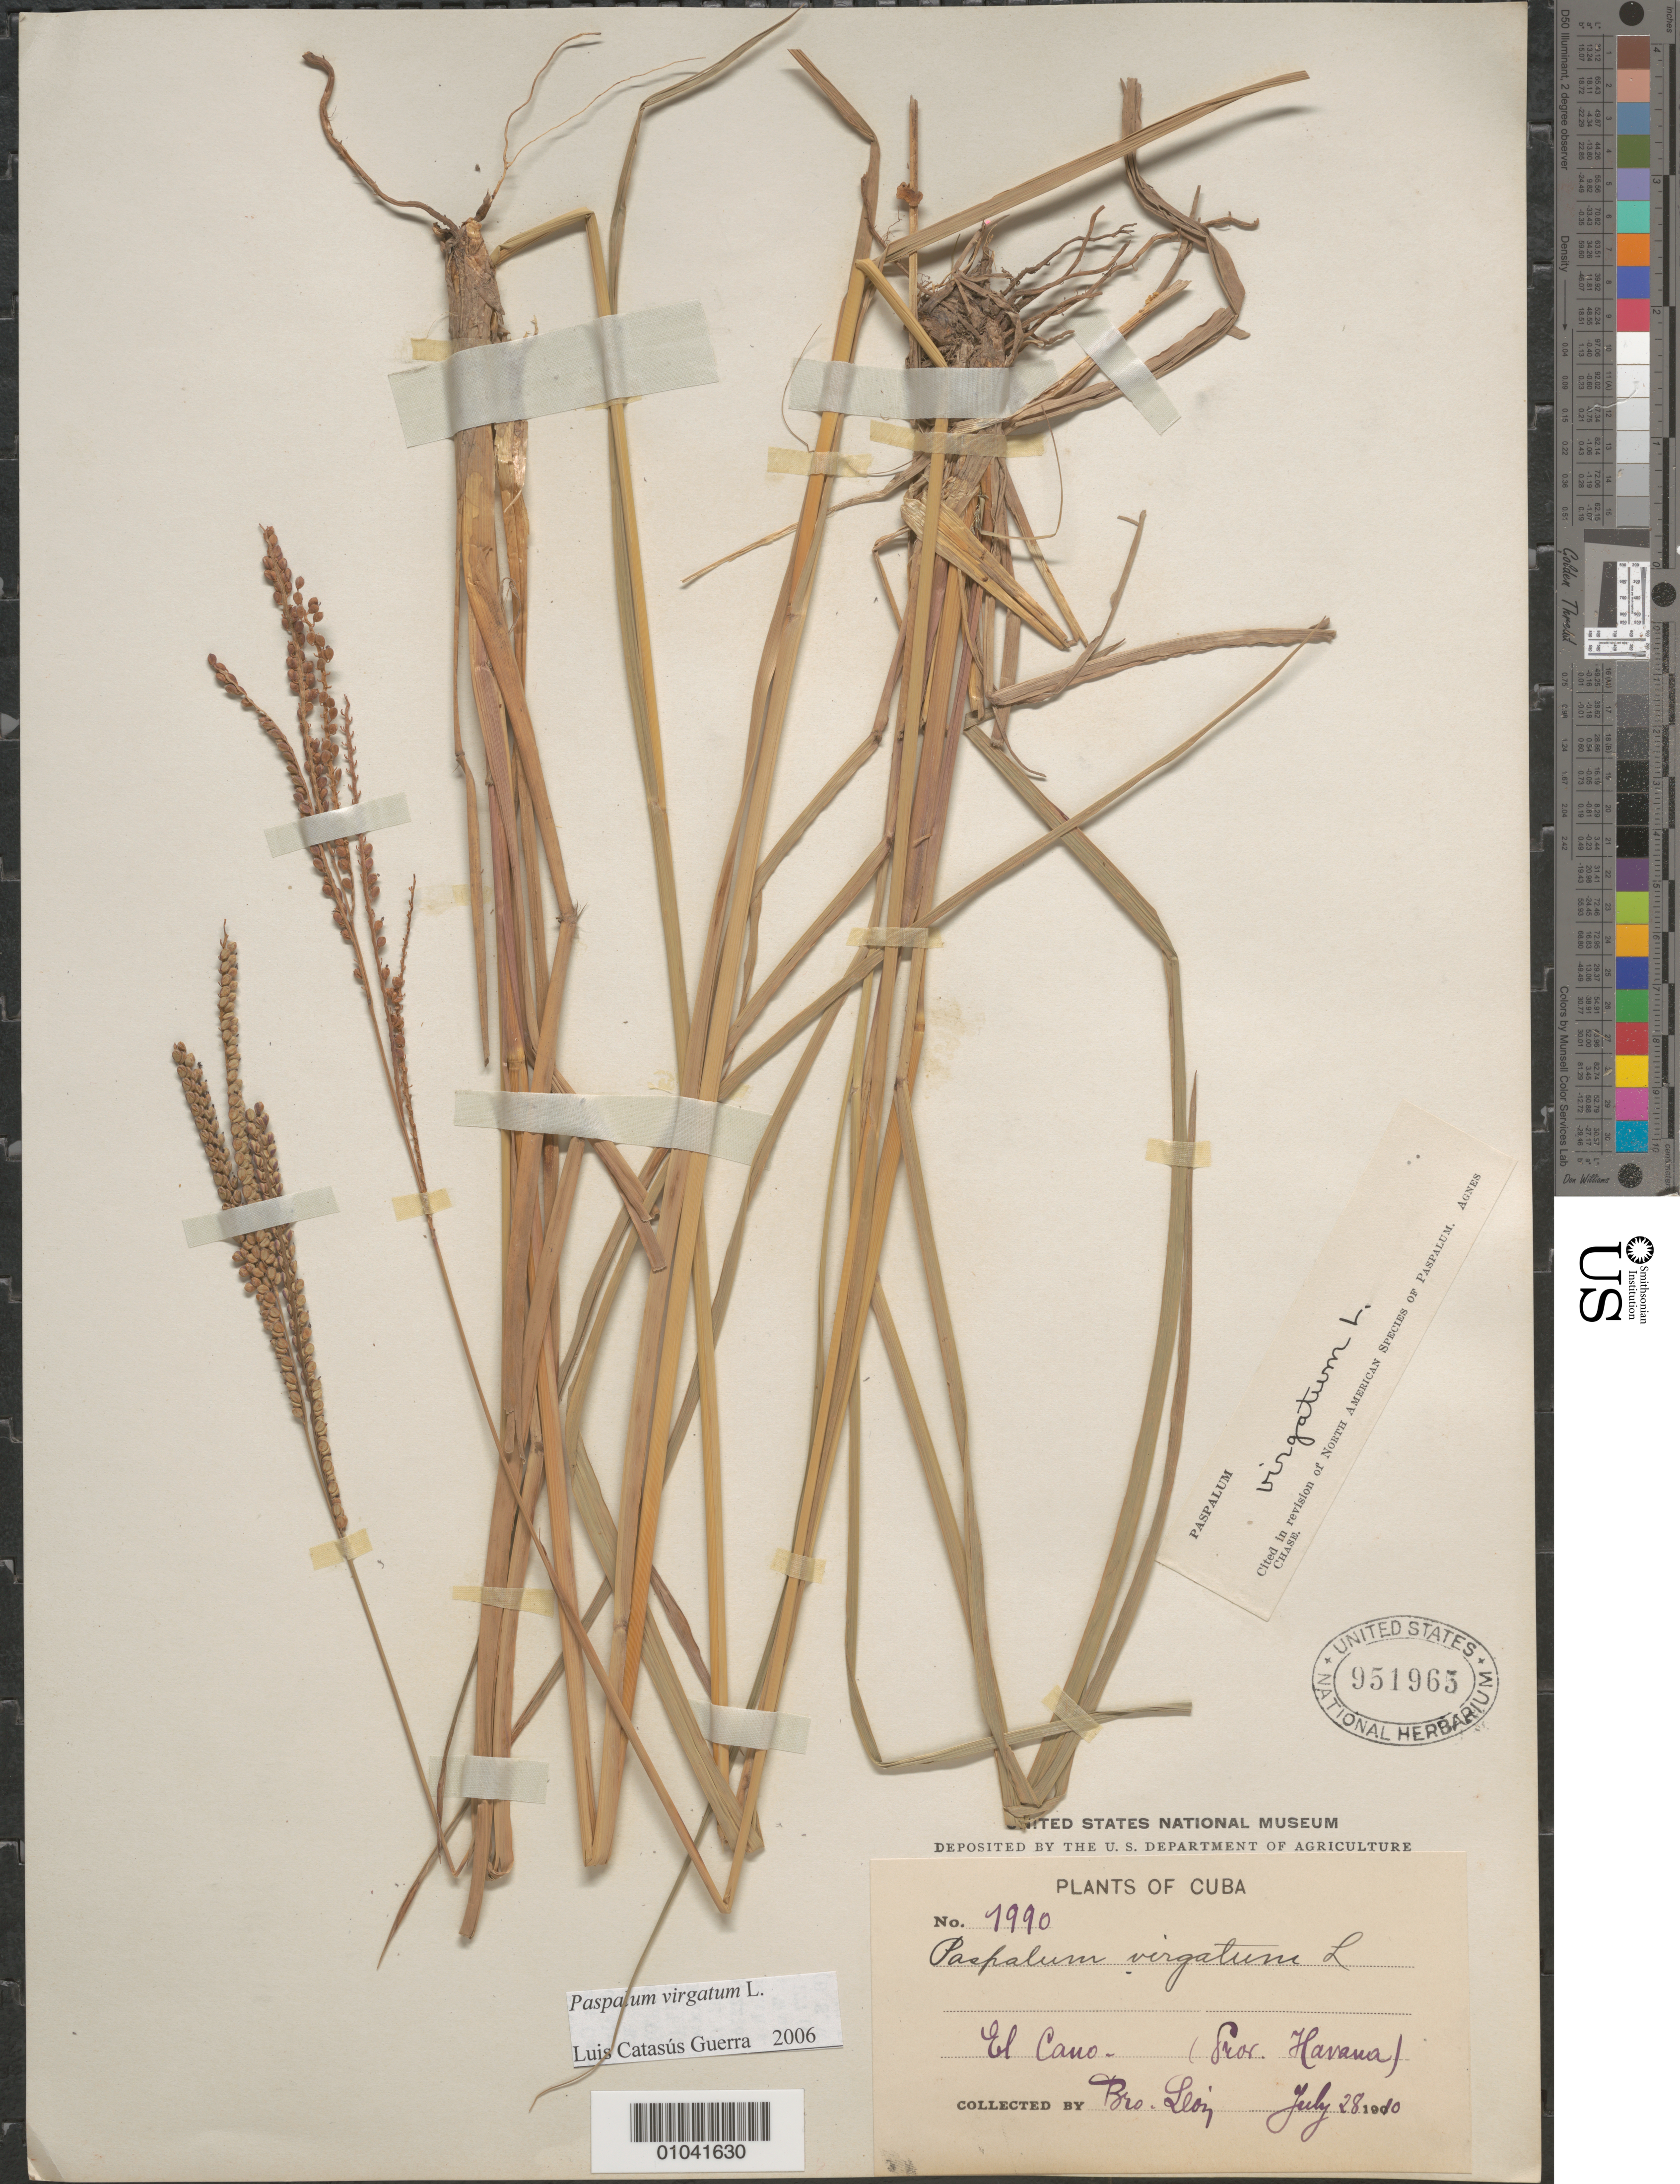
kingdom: Plantae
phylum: Tracheophyta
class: Liliopsida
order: Poales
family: Poaceae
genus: Paspalum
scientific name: Paspalum virgatum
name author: L.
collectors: Bro. León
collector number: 1990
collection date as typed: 28 Jul 1910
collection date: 1910-07-28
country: Cuba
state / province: La Habana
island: Cuba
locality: El Cano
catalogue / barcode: US 951963